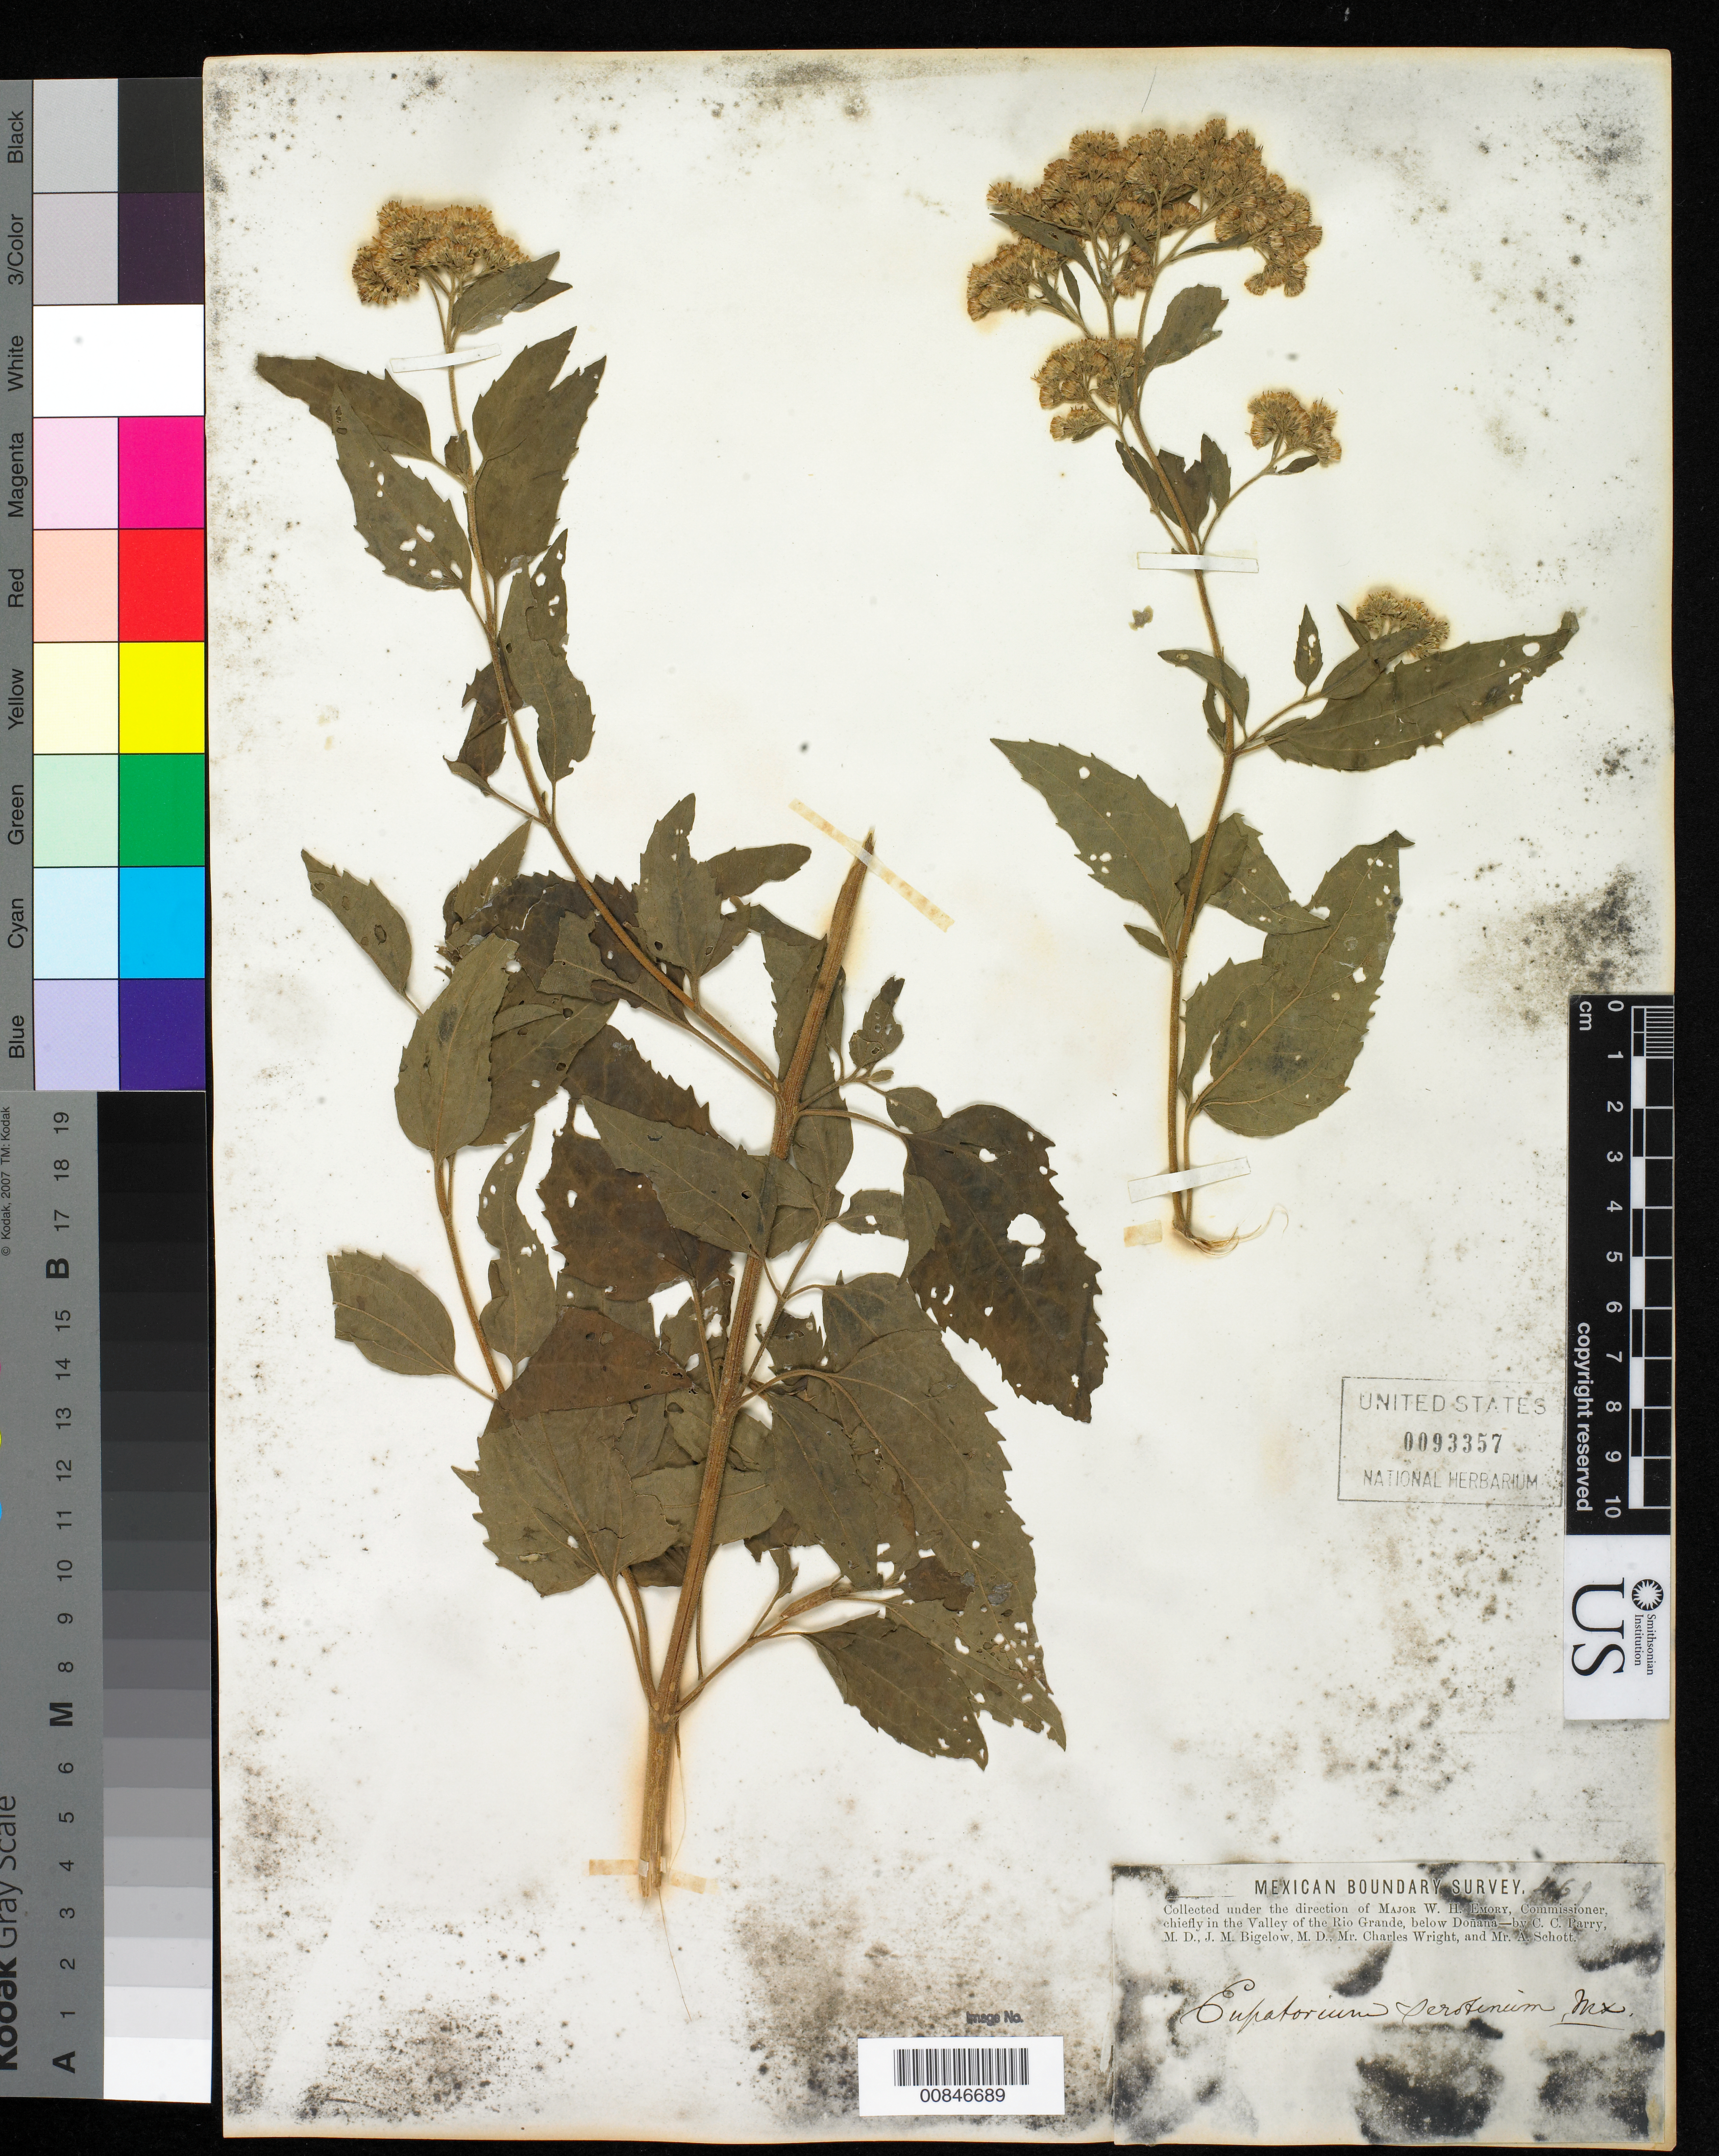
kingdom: Plantae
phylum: Tracheophyta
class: Magnoliopsida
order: Asterales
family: Asteraceae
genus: Eupatorium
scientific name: Eupatorium serotinum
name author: Michx.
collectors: C. C. Parry, J. M. Bigelow, C. Wright & A. C. V. Schott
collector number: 469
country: United States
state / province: New Mexico / Texas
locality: Valley of the Rio Grande, below Doñana.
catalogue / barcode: US 93357